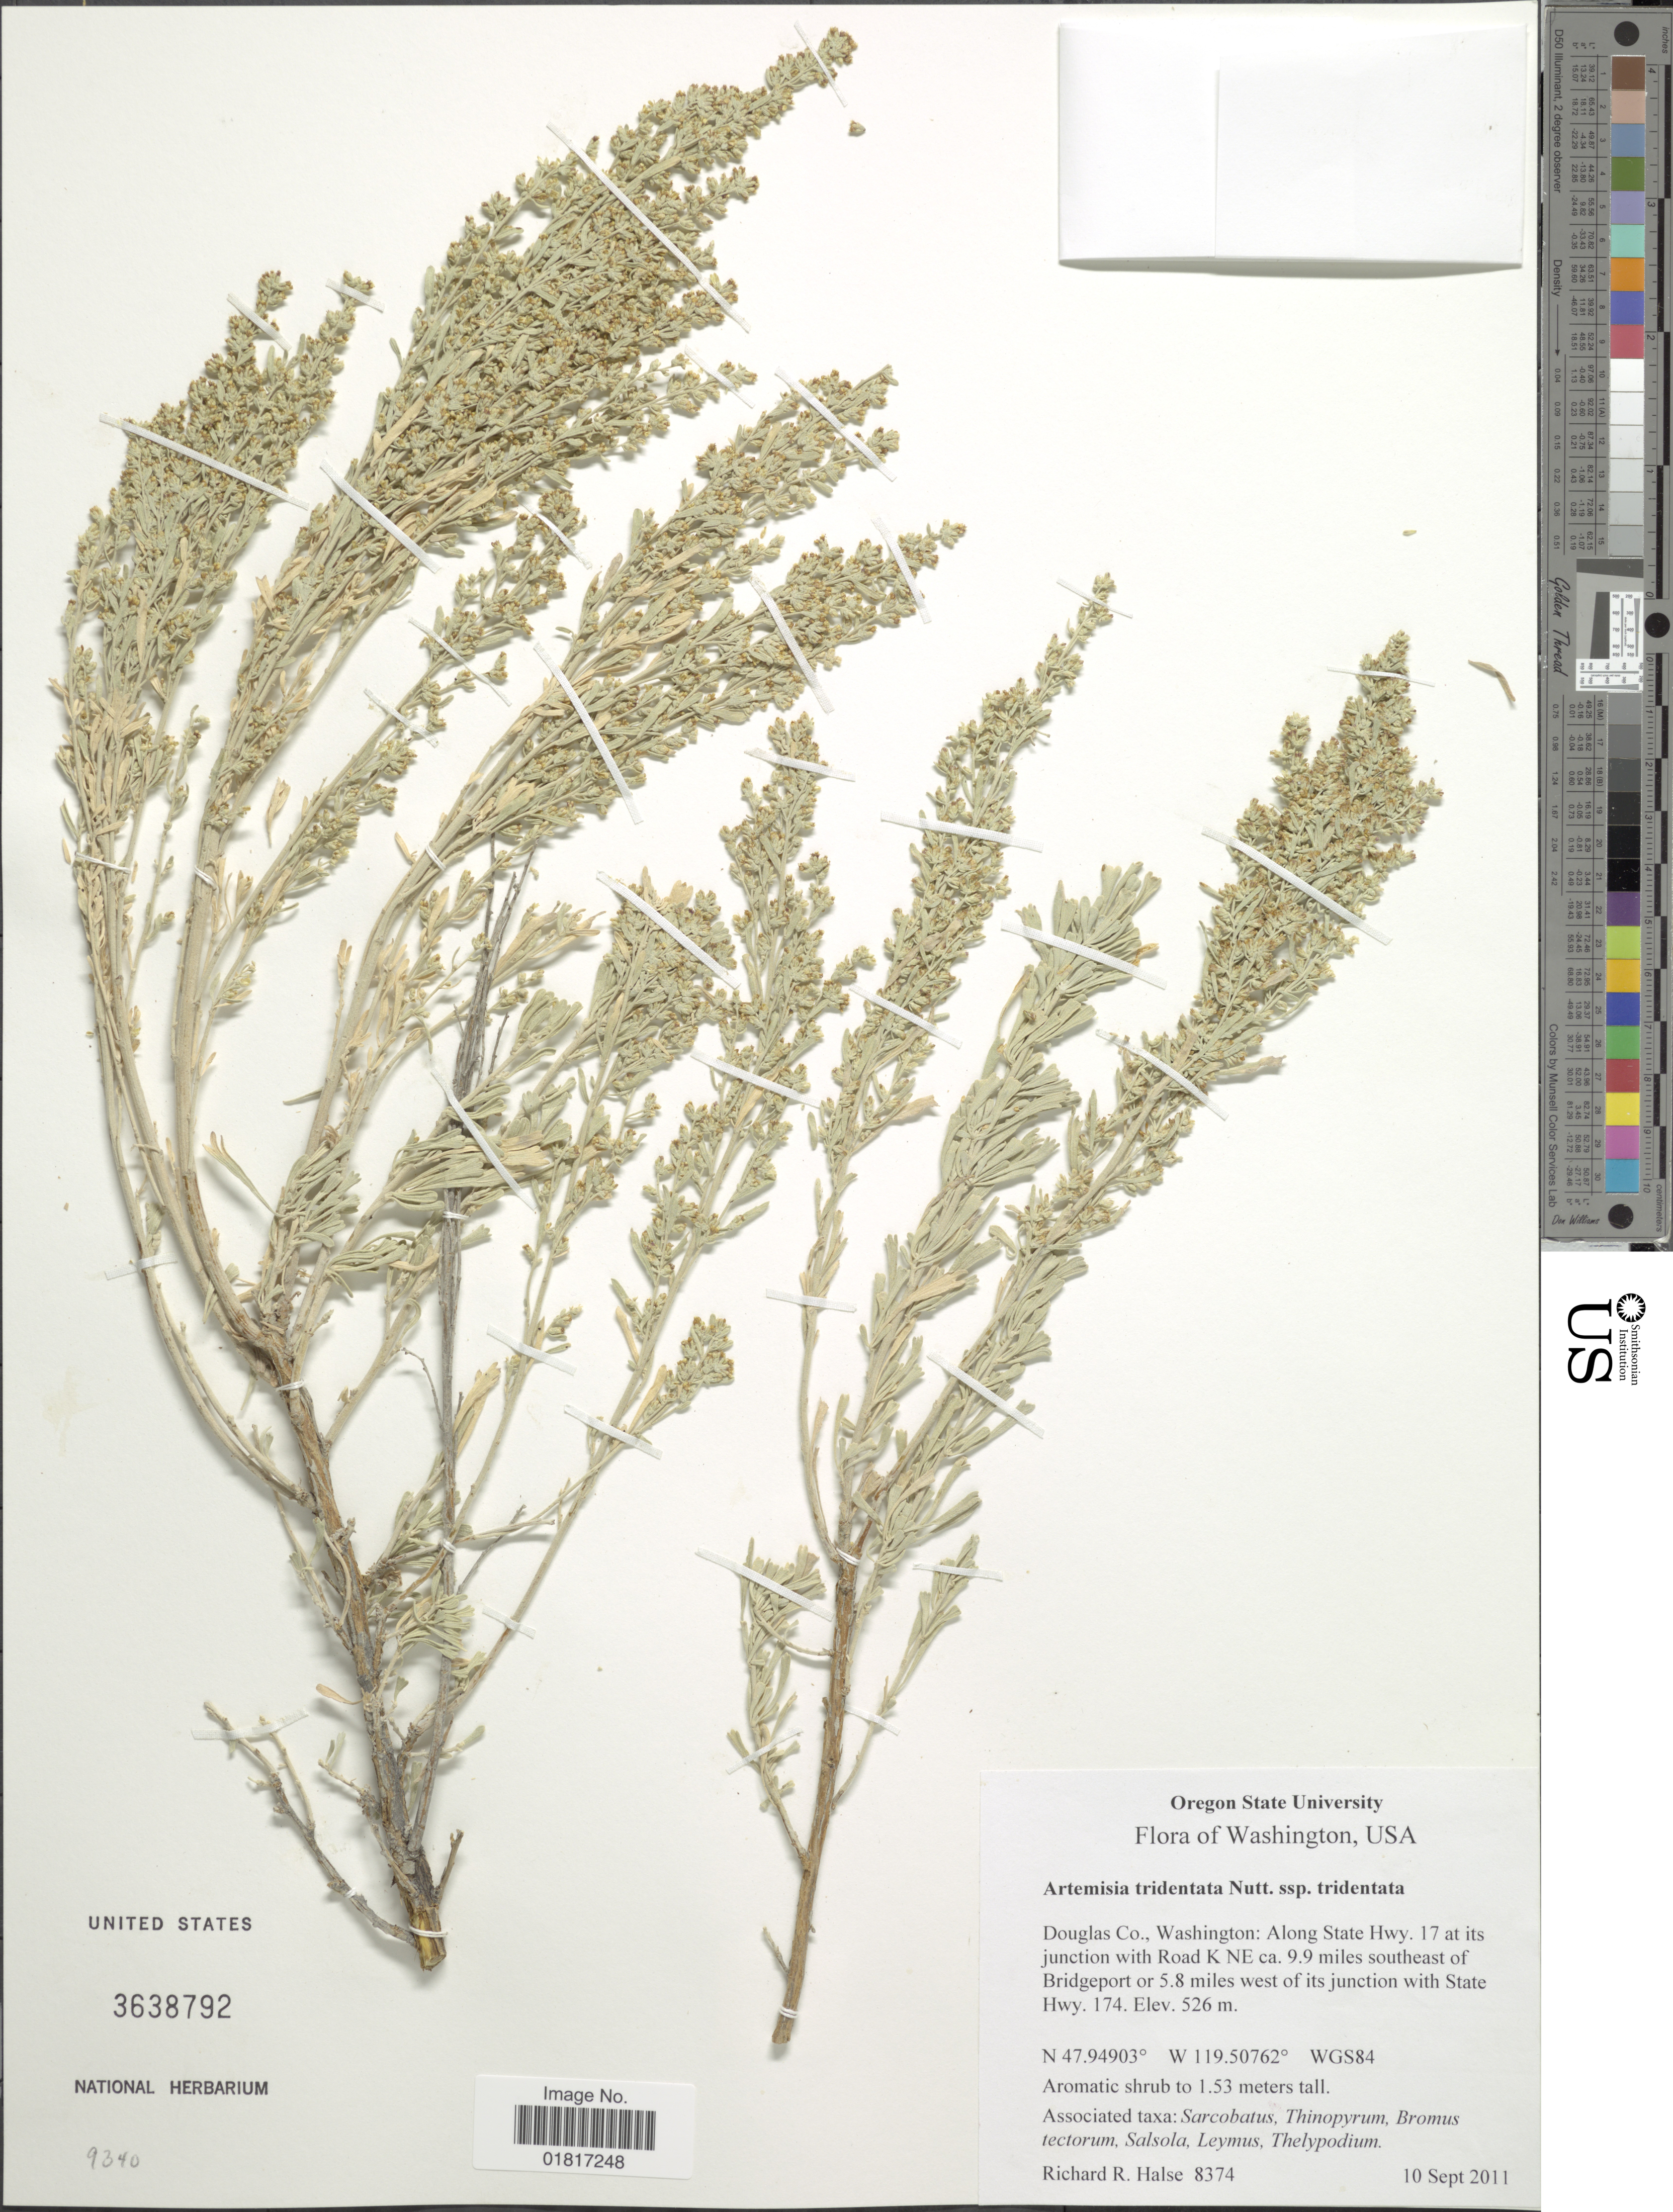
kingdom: Plantae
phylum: Tracheophyta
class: Magnoliopsida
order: Asterales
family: Asteraceae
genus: Artemisia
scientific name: Artemisia tridentata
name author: Nutt.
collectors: R. Halse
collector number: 8374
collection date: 2011-09-10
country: United States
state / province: Washington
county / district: Douglas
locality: Douglas Co., Along State Hwy 17 at its junction with Road K NE ca 9.9 miles southeast of Bridgeport or 5.8 miles west of its junction with State Hwy. 174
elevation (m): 526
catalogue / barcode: US 3638792